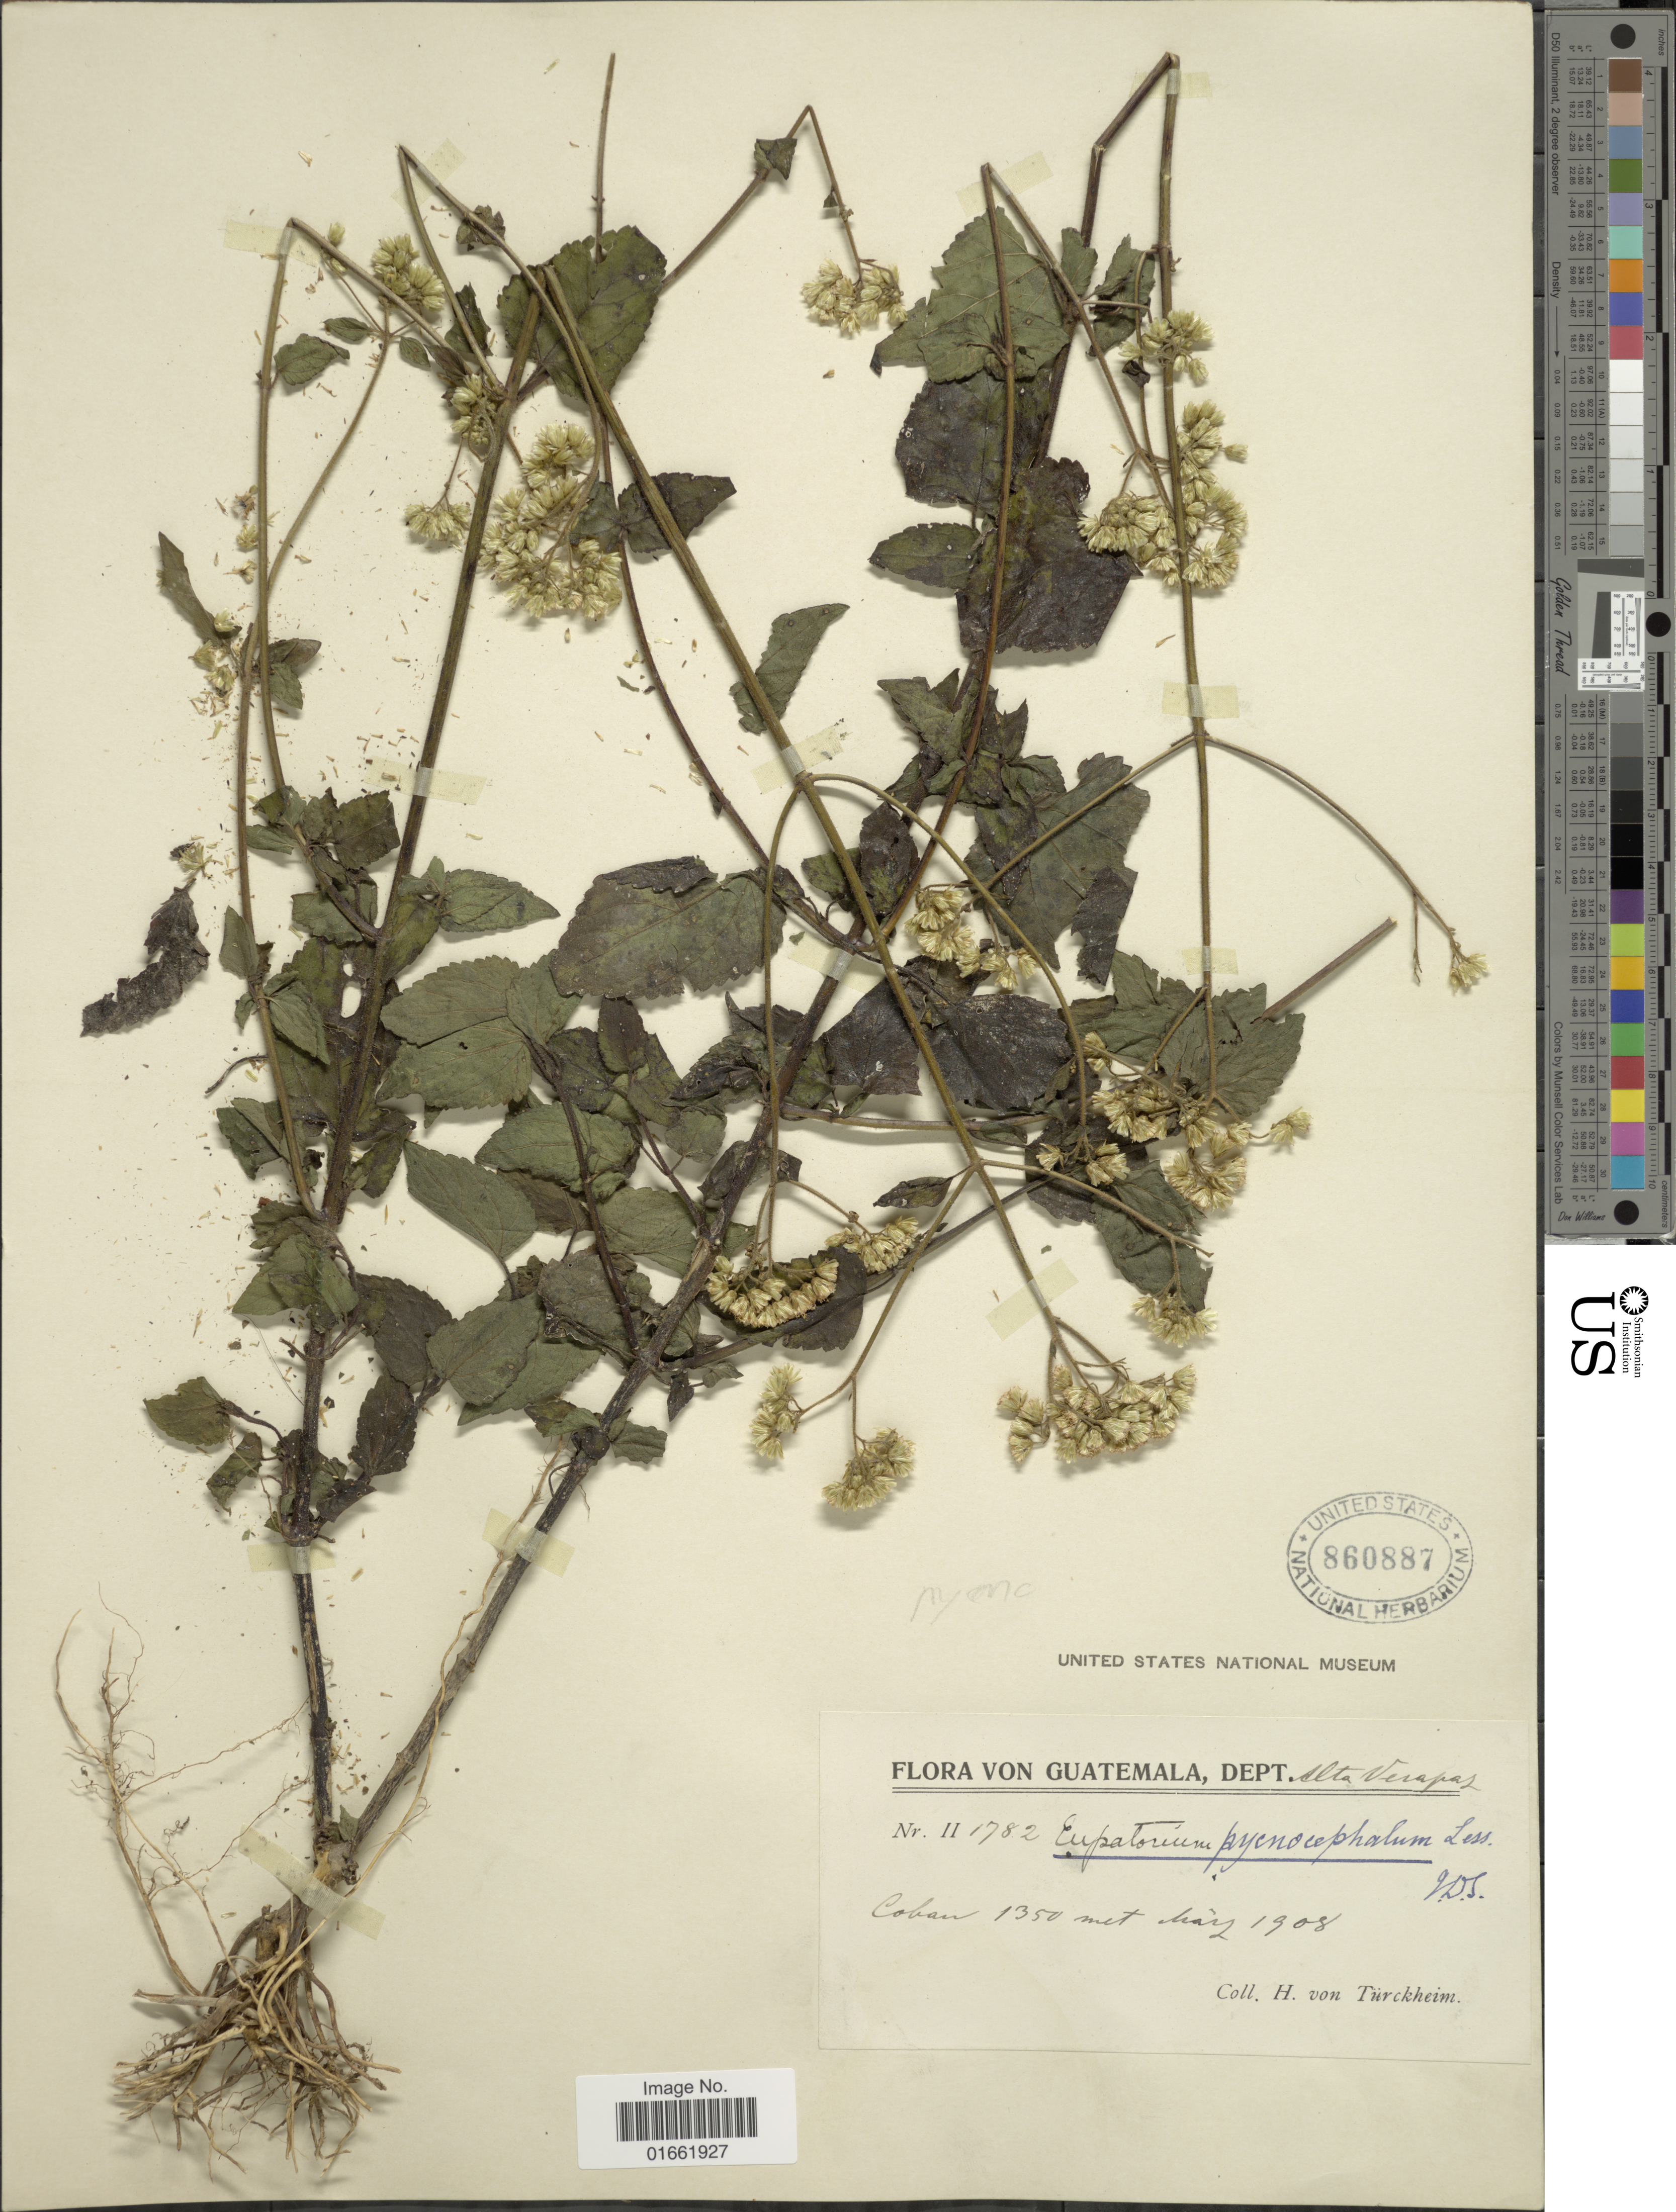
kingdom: Plantae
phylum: Tracheophyta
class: Magnoliopsida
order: Asterales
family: Asteraceae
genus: Fleischmannia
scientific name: Fleischmannia pycnocephala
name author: (Less.) R.M. King & H. Rob.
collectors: H. von Türckheim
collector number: II1782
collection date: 1908-03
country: Guatemala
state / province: Alta Verapaz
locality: Dept. Alta Verapaz. Coban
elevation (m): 1350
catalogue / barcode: US 860887